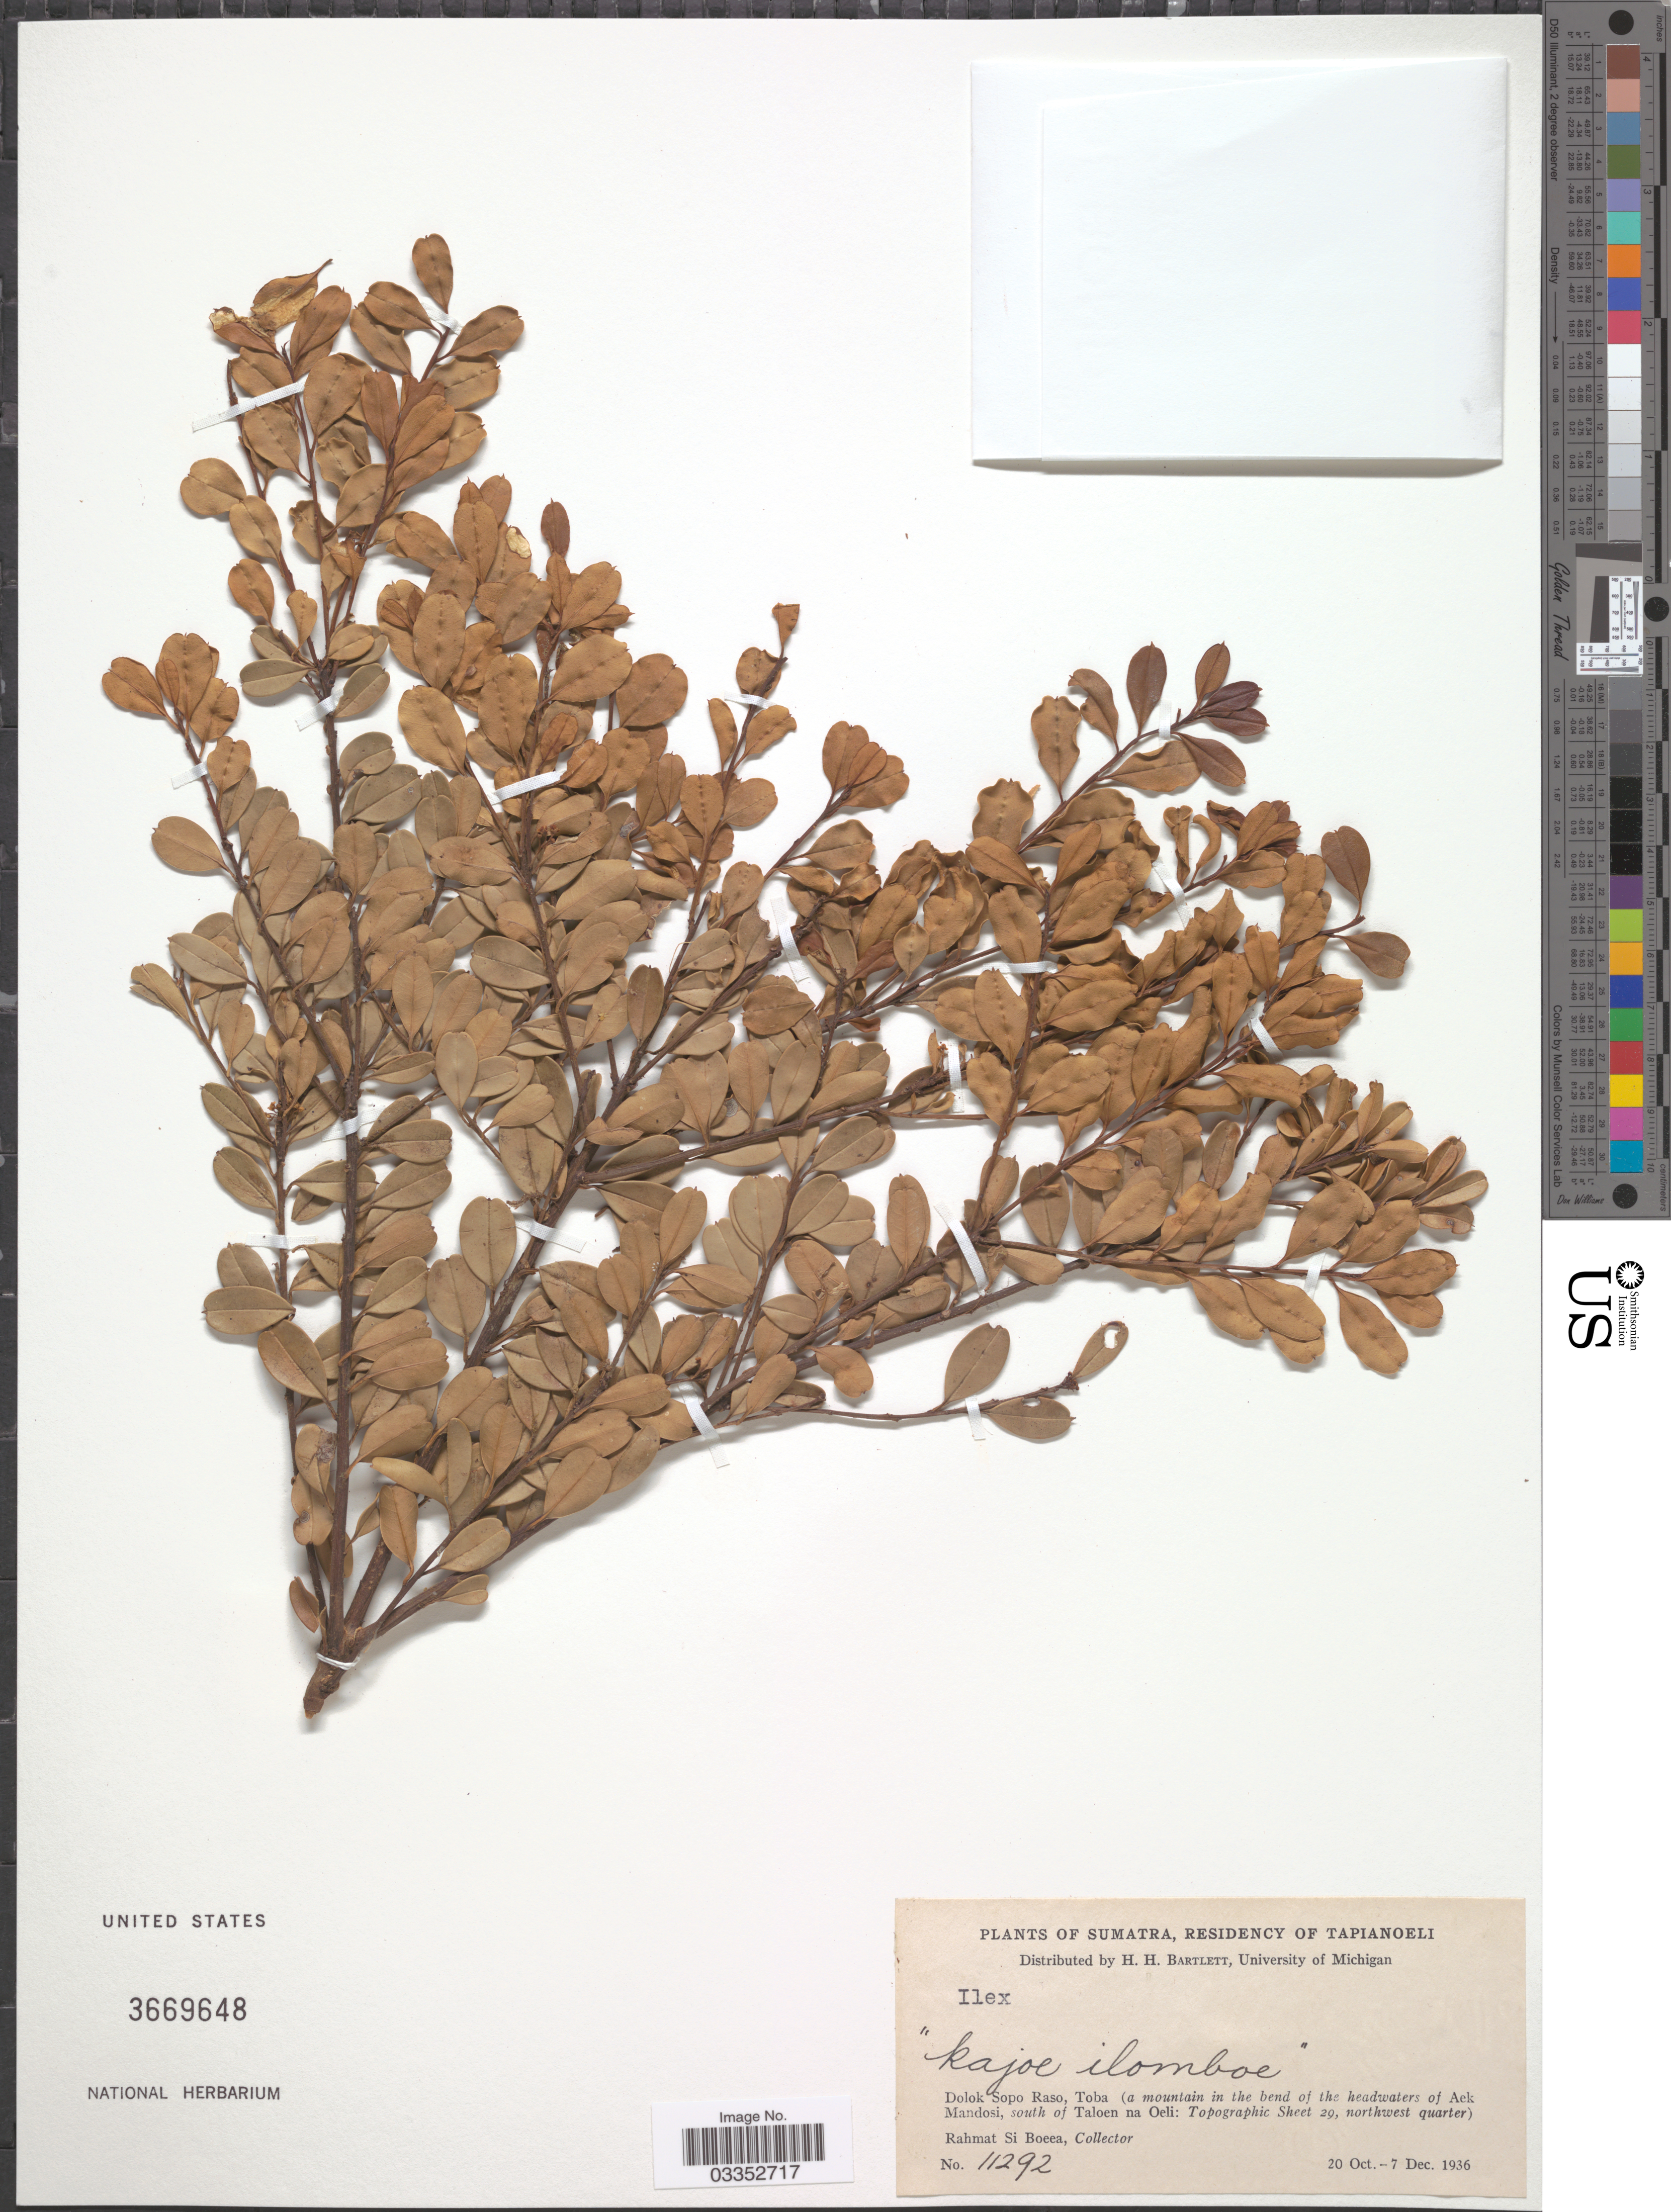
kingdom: Plantae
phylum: Tracheophyta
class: Magnoliopsida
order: Aquifoliales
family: Aquifoliaceae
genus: Ilex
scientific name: Ilex sp.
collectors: Rahmat Si Boeea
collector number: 11292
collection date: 1936-10-20/1936-12-07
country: Indonesia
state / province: Sumatra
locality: Residency of Tapianoeli. Dolok Sopo Raso, Toba (a mountain in the bend of the headwaters of Aek Mandosi, south of Taloen na Oeli: Topographic Sheet 29, northwest quarter).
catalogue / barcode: US 3669648